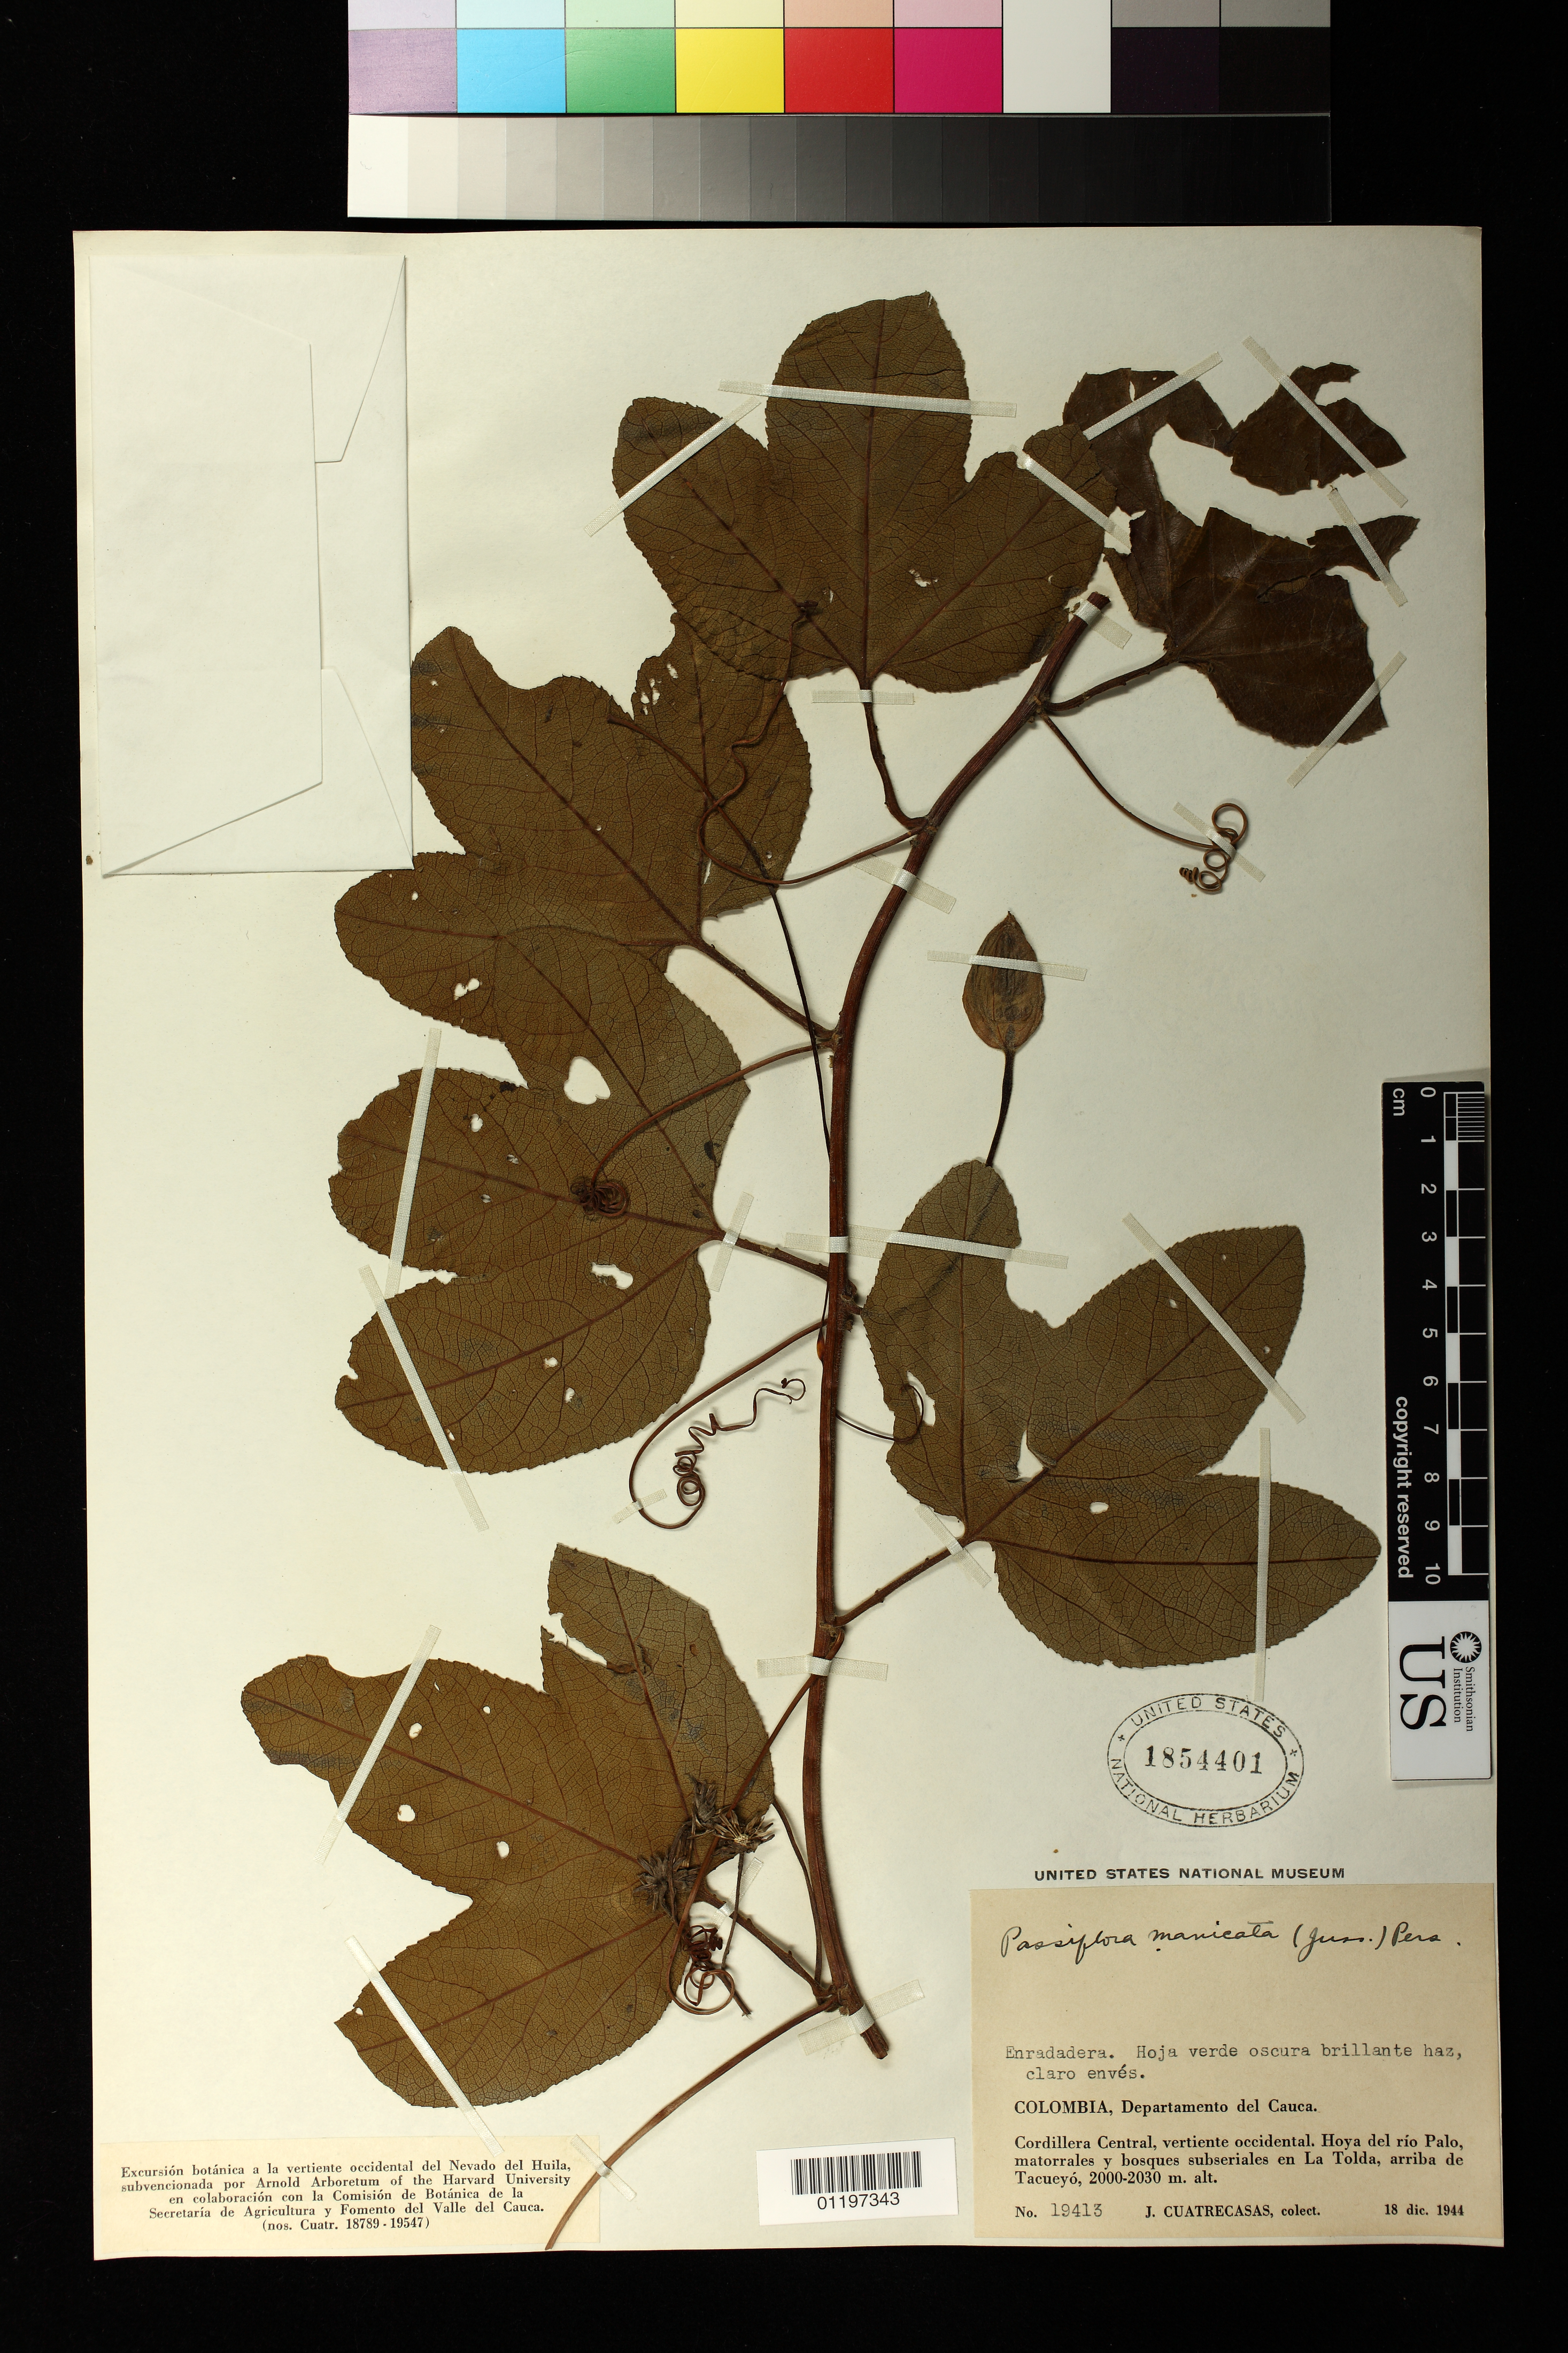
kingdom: Plantae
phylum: Tracheophyta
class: Magnoliopsida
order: Malpighiales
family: Passifloraceae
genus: Passiflora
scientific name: Passiflora manicata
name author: (Juss.) Pers.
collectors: J. Cuatrecasas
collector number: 19413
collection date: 1944-12-18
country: Colombia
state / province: Cauca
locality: Cordillera Centra, vertiente occidental, Hoya del río Palo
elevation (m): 2000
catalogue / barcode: US 1854401